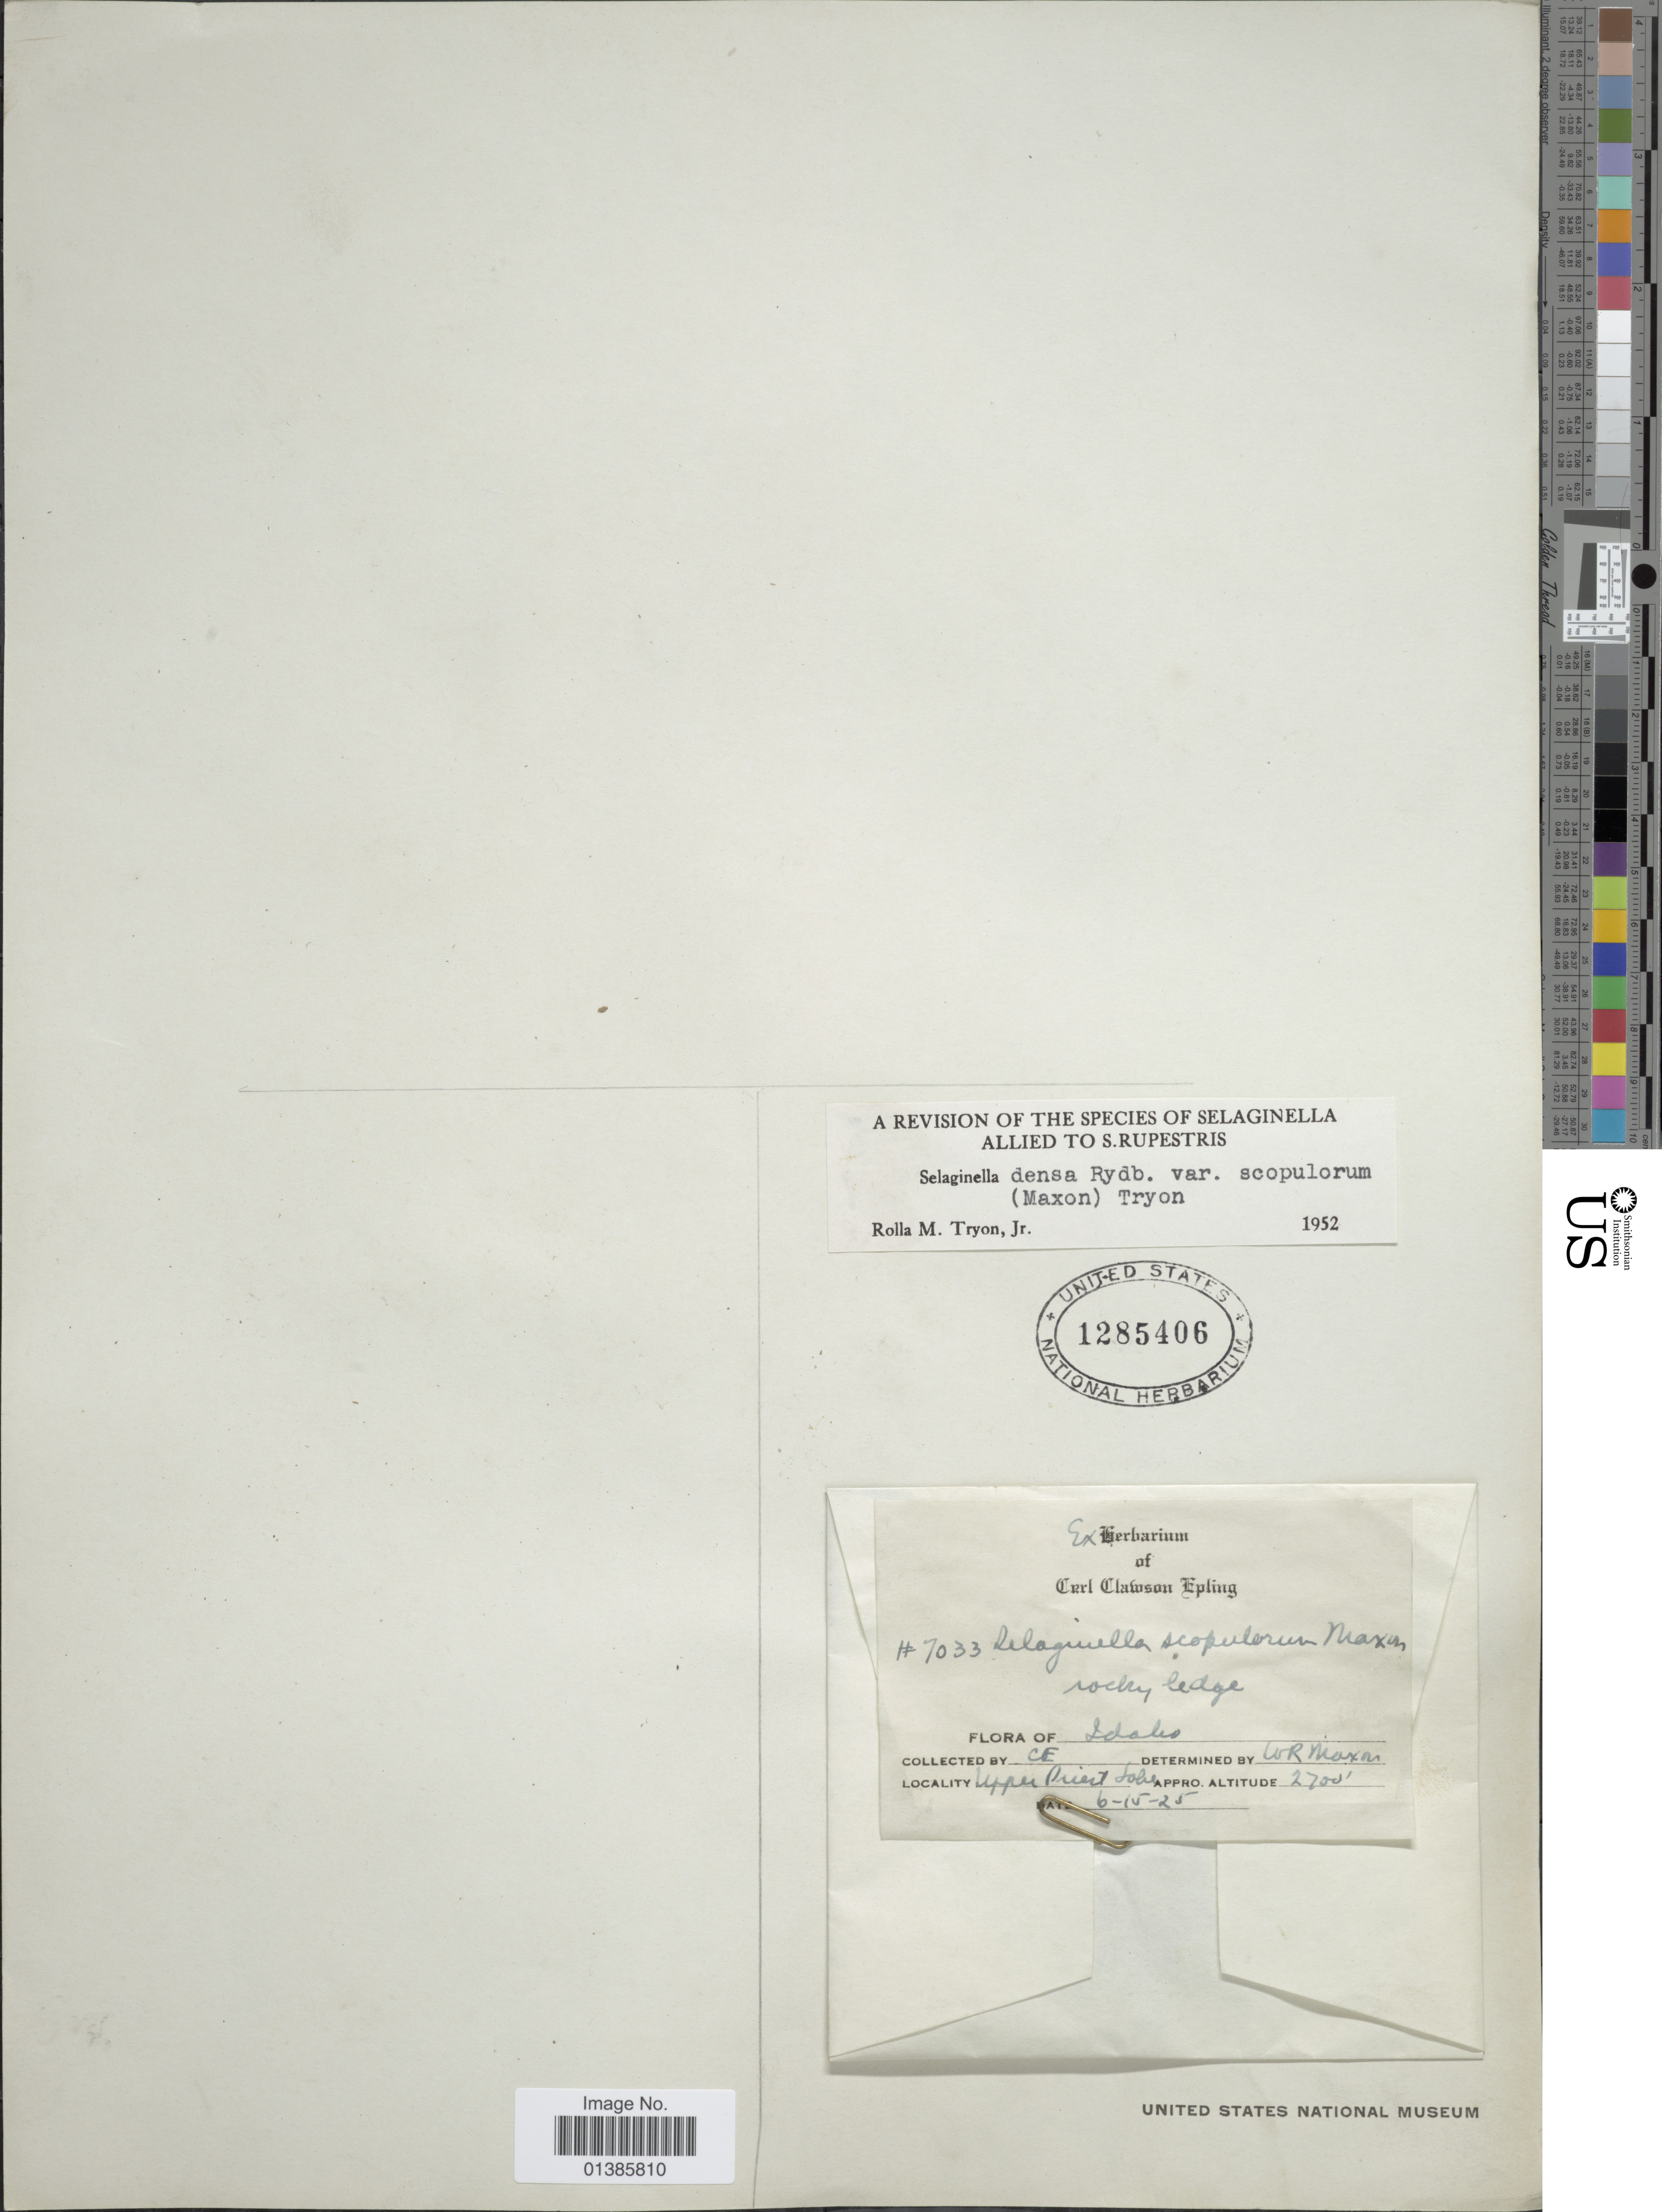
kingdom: Plantae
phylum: Tracheophyta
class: Lycopodiopsida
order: Selaginellales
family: Selaginellaceae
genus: Selaginella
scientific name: Selaginella densa var. scopulorum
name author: (Maxon) R.M. Tryon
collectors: C. C. Epling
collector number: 7033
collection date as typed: Transcribed d/m/y: 15/6/25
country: United States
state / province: Idaho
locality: Upper Priest Lake.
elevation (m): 823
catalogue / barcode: US 1285406